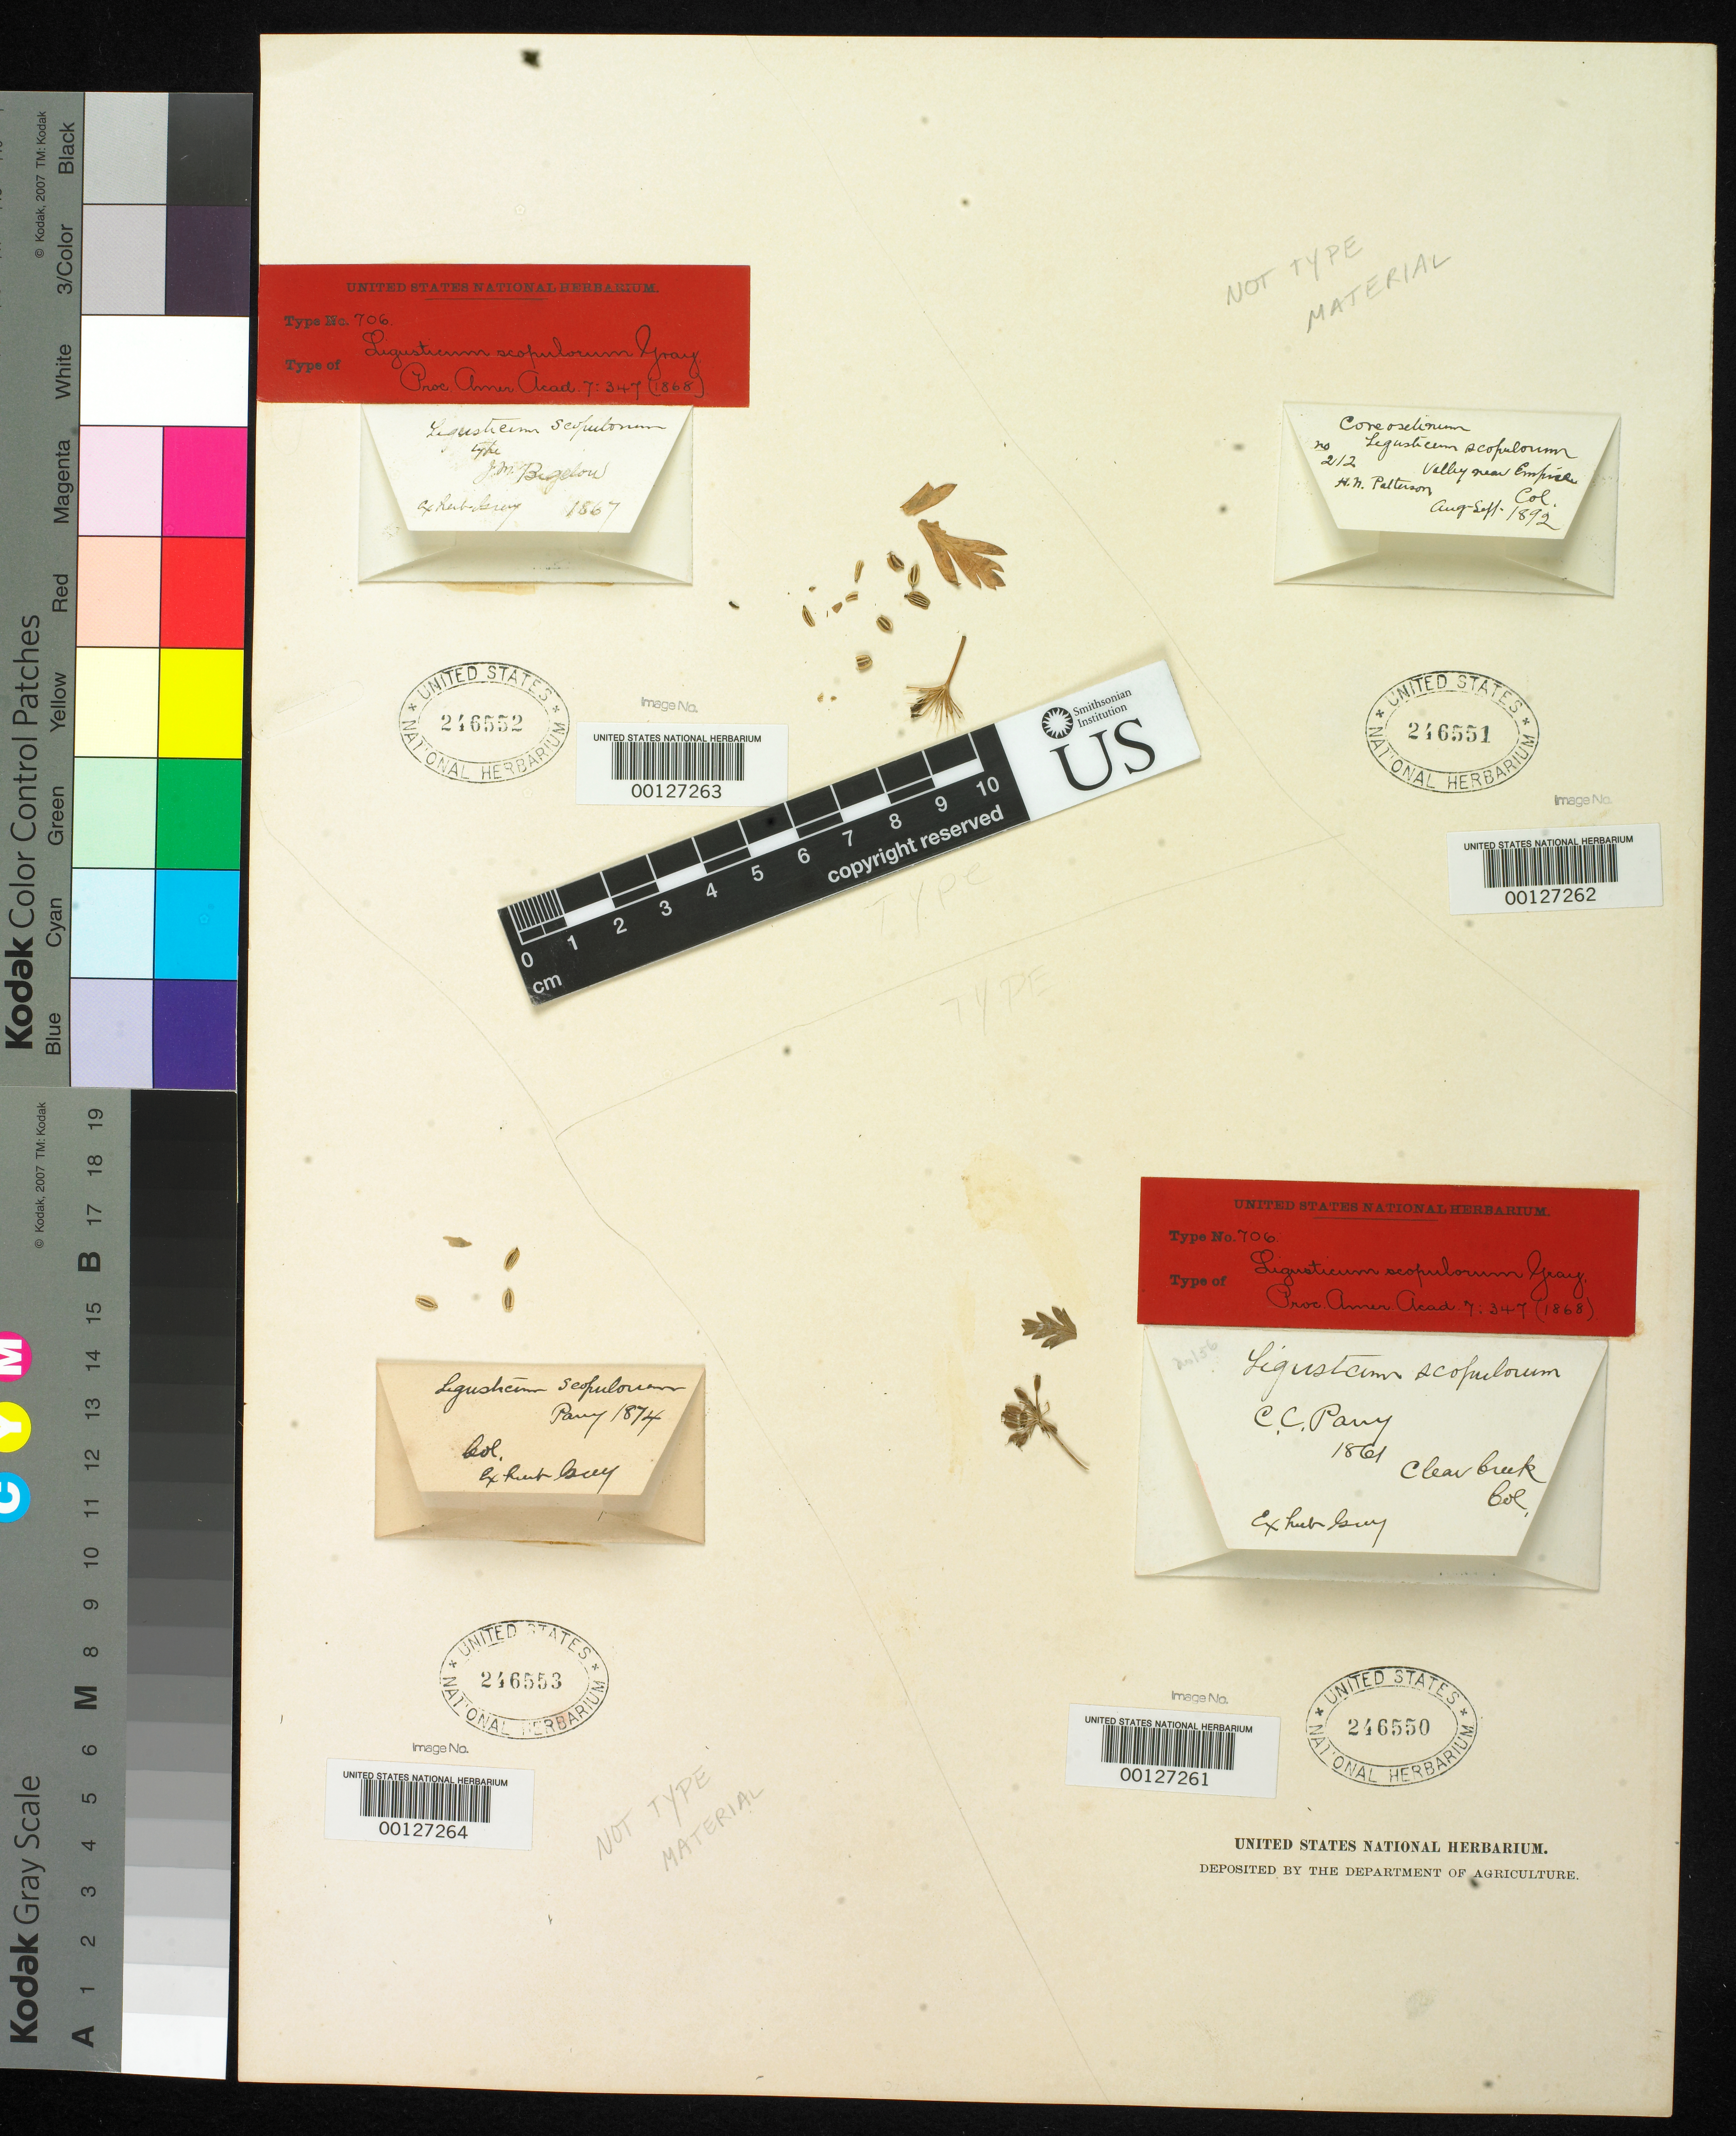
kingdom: Plantae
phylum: Tracheophyta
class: Magnoliopsida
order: Apiales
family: Apiaceae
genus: Ligusticum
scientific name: Ligusticum scopulorum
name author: A. Gray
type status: Isosyntype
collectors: J. M. Bigelow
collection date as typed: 1853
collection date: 1853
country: United States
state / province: New Mexico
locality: Santa Antonita.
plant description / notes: Fragmentary material of type specimen ex herb. Gray; mounted on sheet with another type (fragment) and two non-types (also fragments).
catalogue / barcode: US 246552